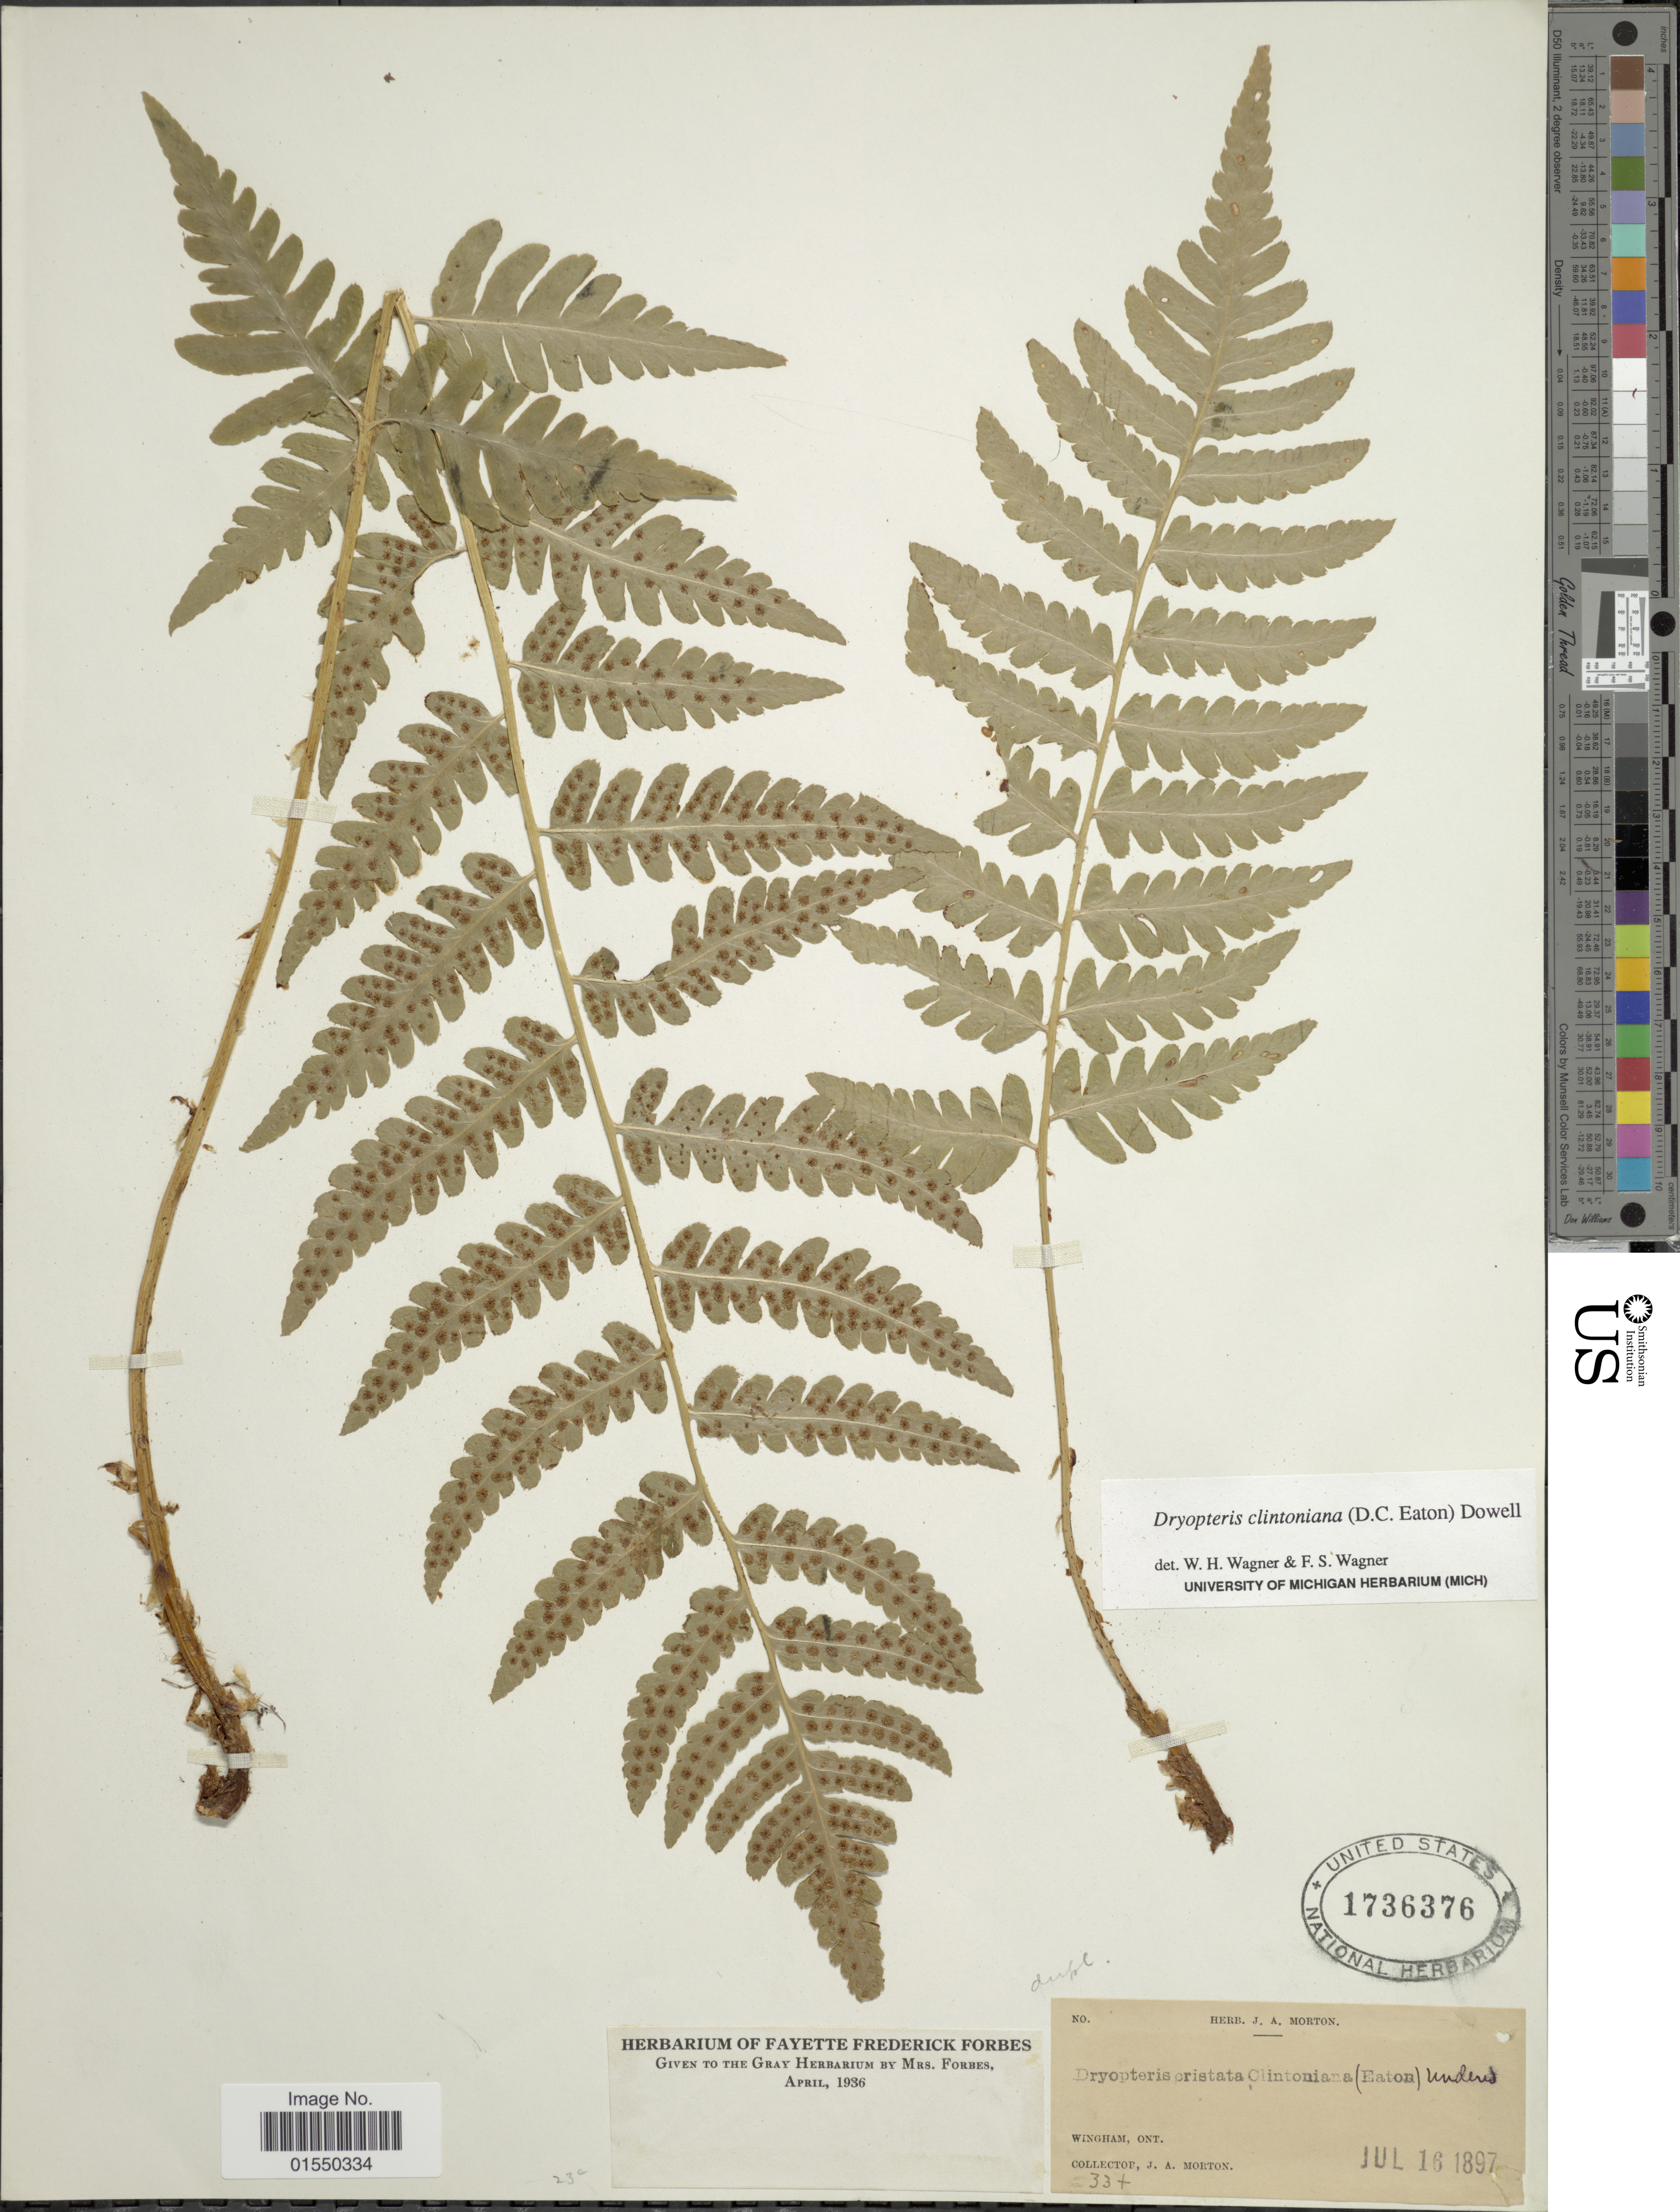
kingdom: Plantae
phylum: Tracheophyta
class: Polypodiopsida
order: Polypodiales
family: Dryopteridaceae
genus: Dryopteris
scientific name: Dryopteris clintoniana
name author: (D.C. Eaton) Dowell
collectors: J. A. Morton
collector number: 33+*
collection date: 1897-07-16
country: Canada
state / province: Ontario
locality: Wingham, Ont.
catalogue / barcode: US 1736376